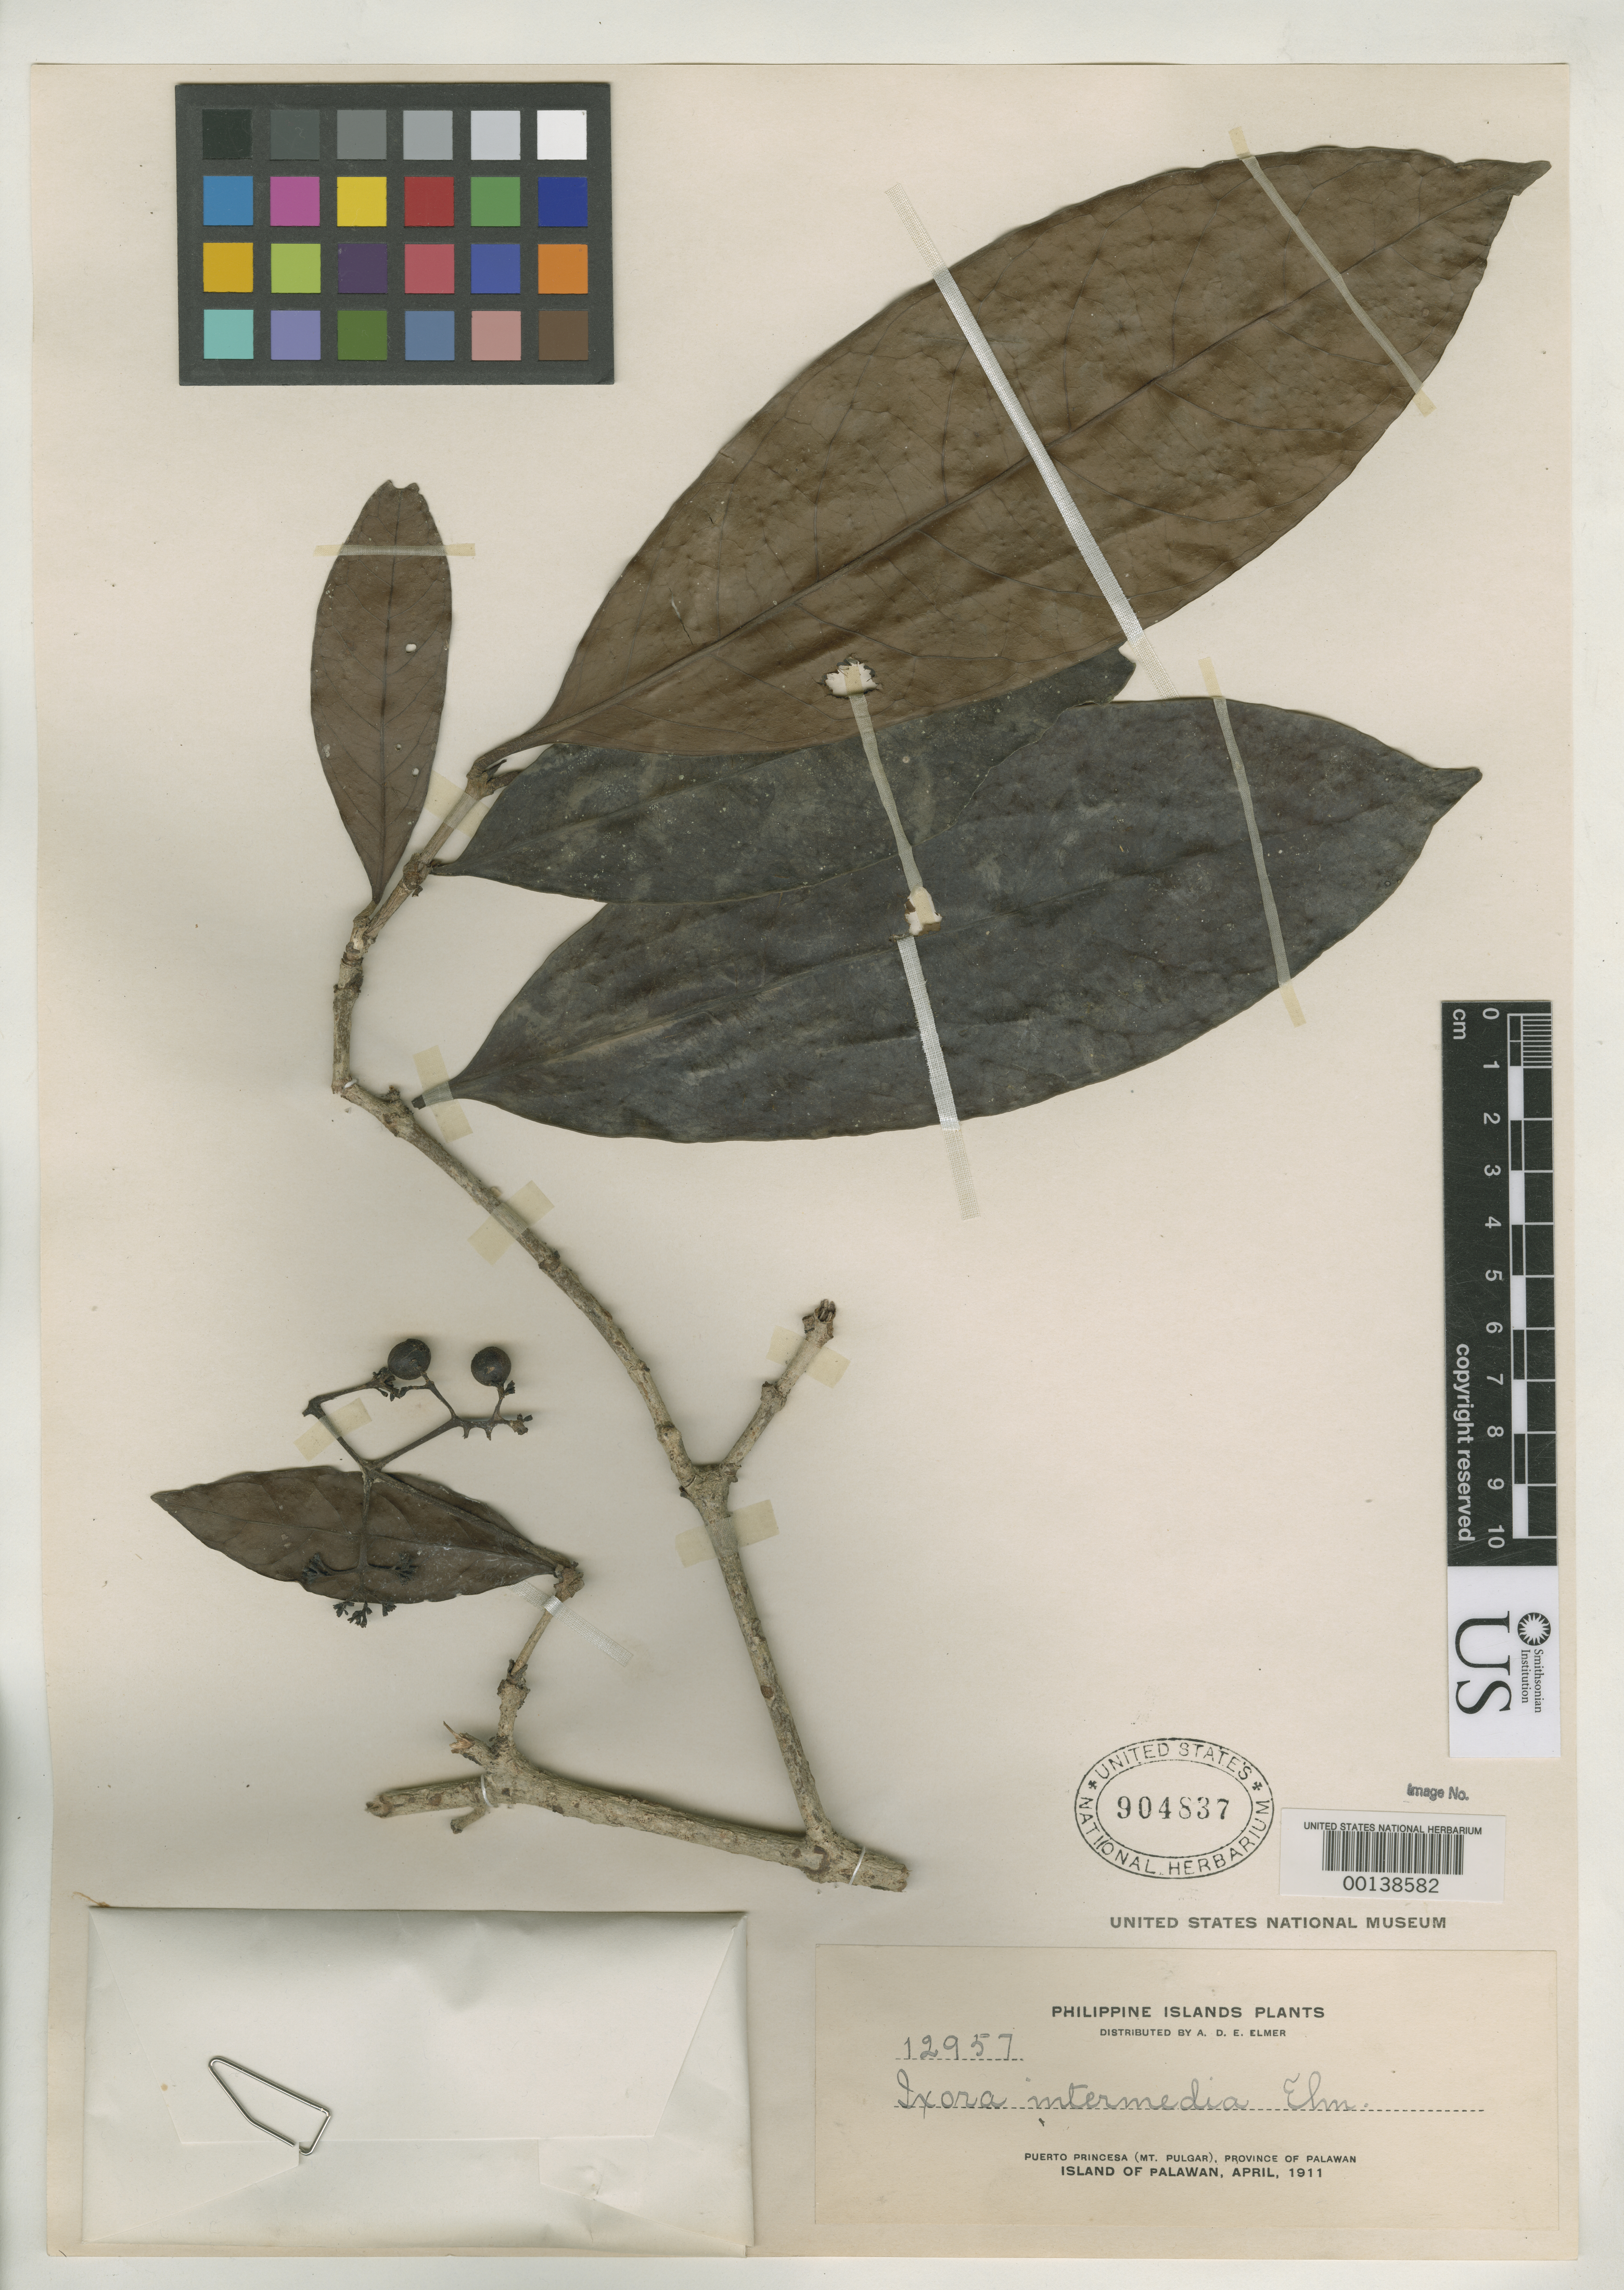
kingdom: Plantae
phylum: Tracheophyta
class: Magnoliopsida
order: Gentianales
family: Rubiaceae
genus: Ixora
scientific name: Ixora intermedia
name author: Elmer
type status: Isotype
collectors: A. D. E. Elmer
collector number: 12957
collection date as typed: Apr 1911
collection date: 1911-04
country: Philippines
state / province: Mimaropa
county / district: Palawan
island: Palawan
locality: Puerto Princesa (Mt. Pulgar), Province of Palawan, Island of Palawan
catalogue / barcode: US 904837